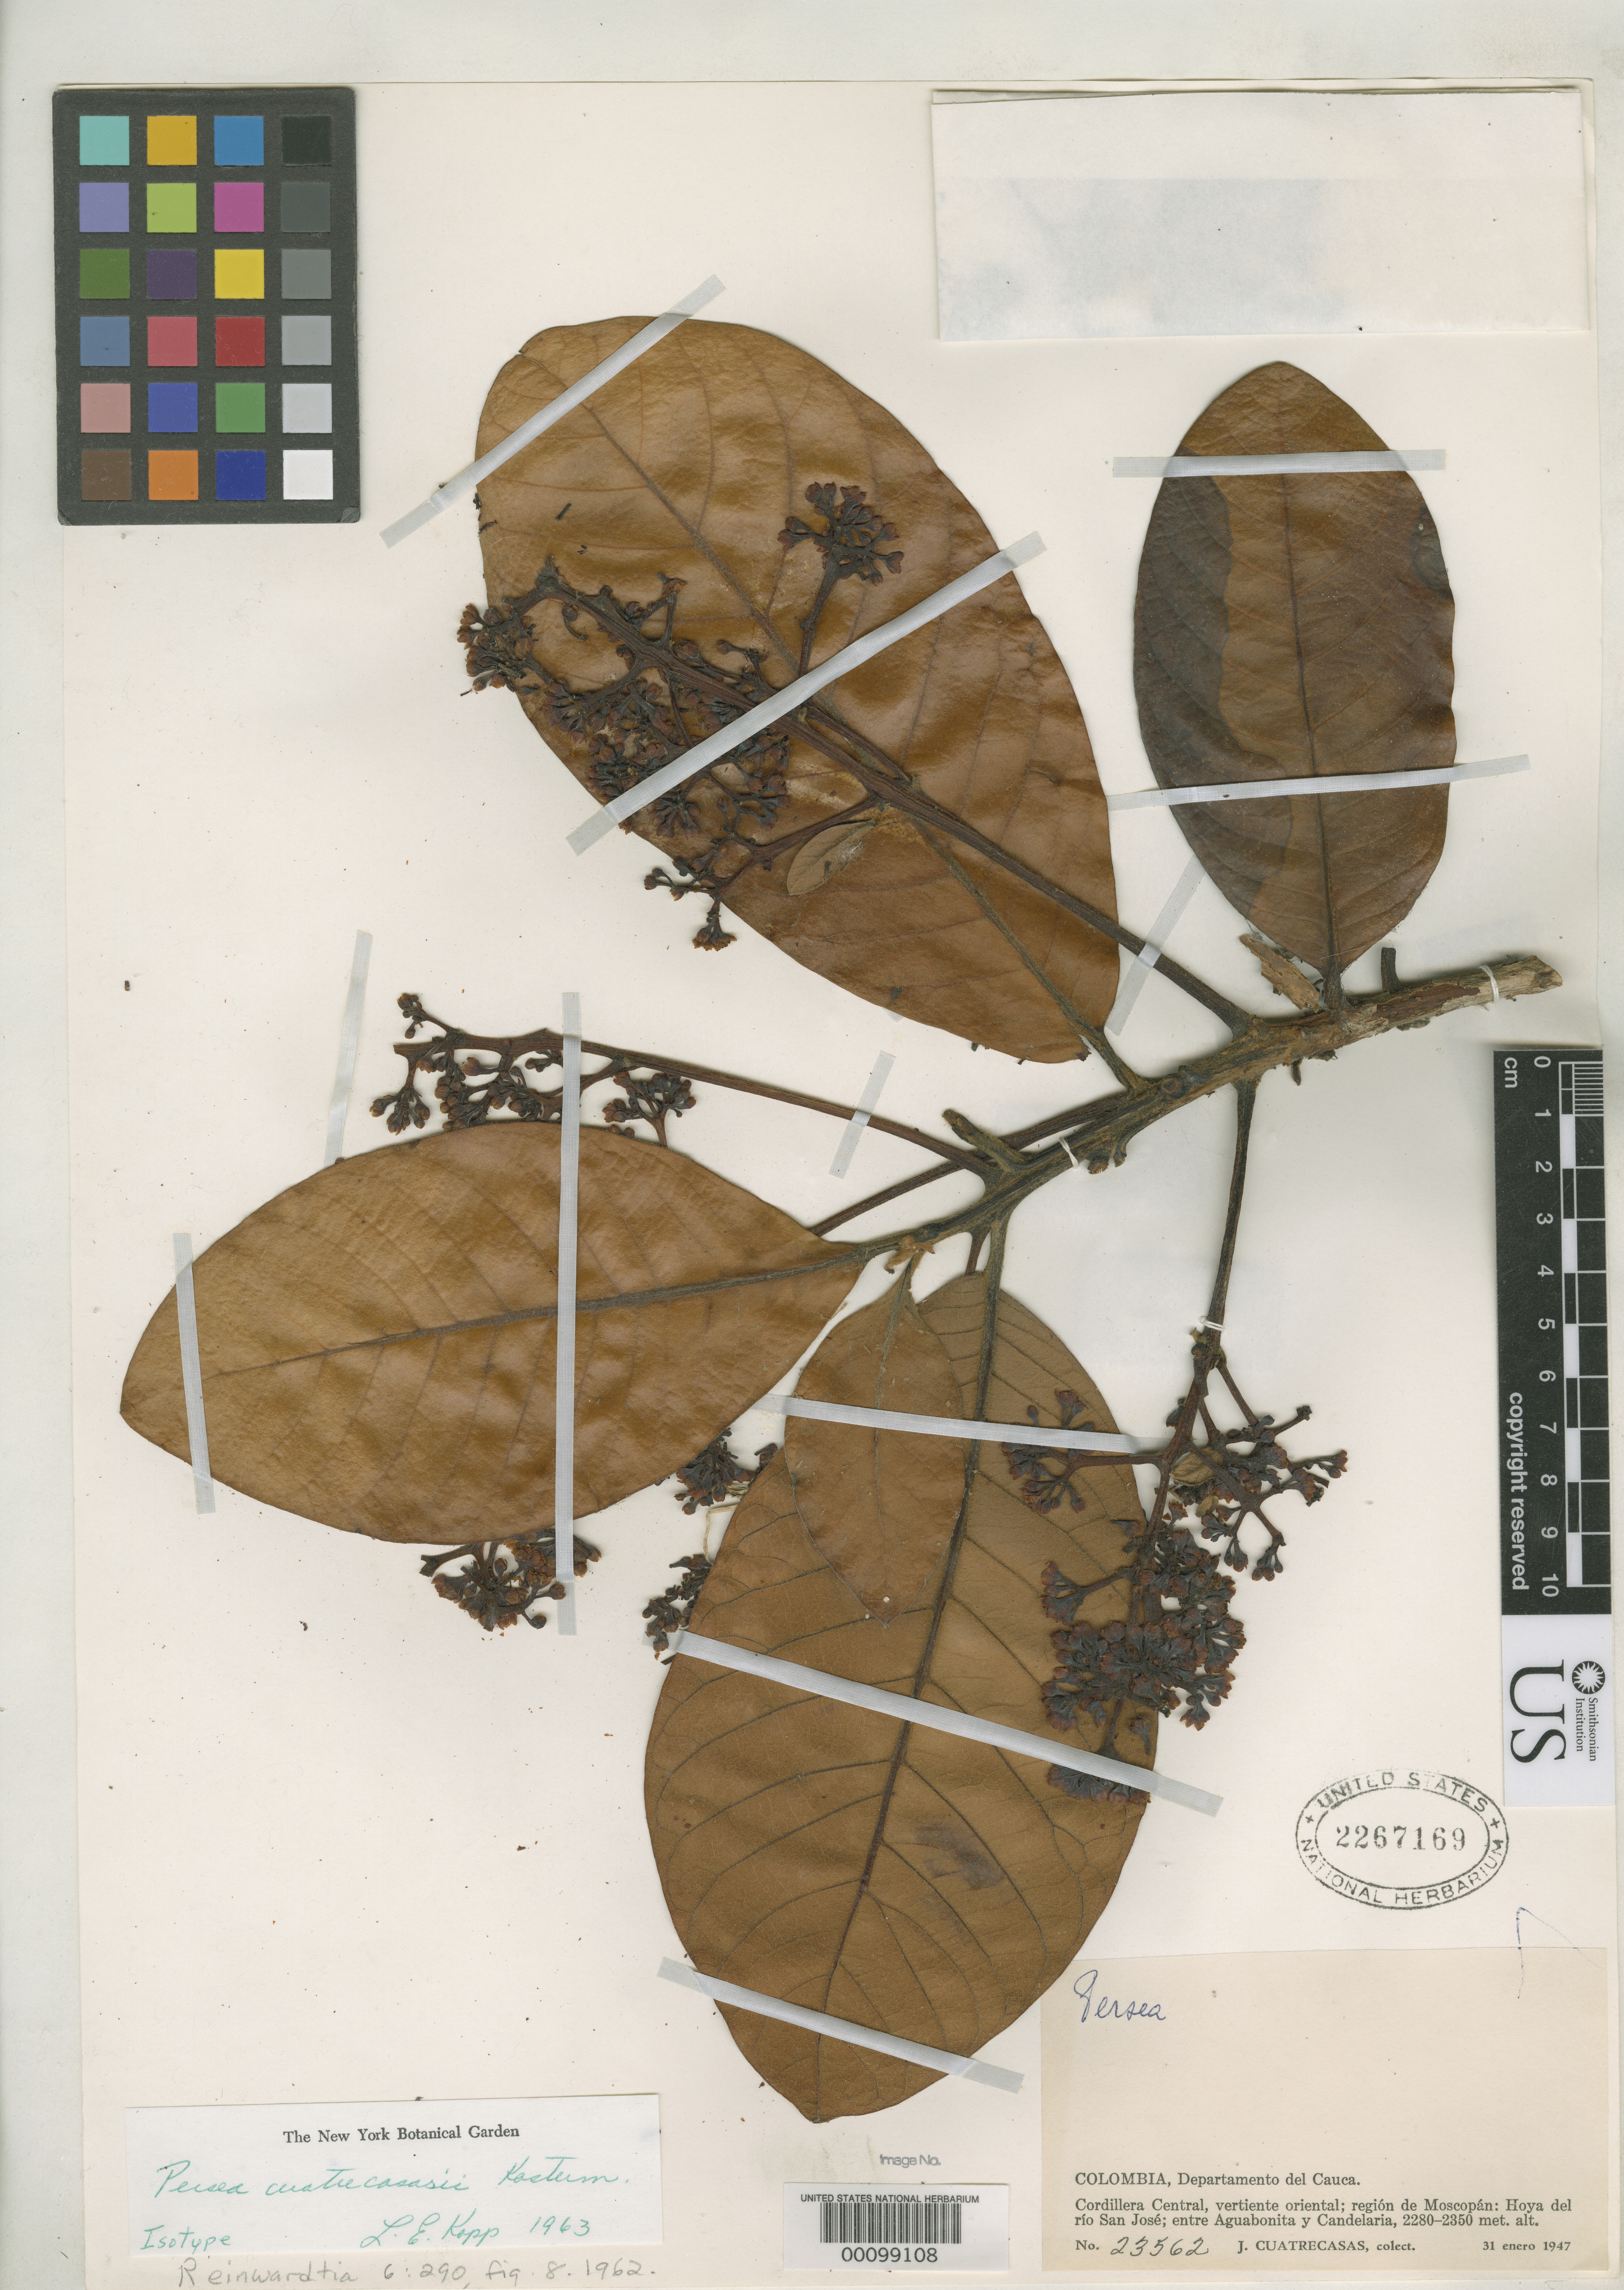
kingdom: Plantae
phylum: Tracheophyta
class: Magnoliopsida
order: Laurales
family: Lauraceae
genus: Persea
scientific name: Persea cuatrecasasii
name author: Kosterm.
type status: Isotype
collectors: J. Cuatrecasas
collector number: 23562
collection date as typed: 31 Jan 1947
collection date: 1947-01-31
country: Colombia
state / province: Cauca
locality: Hoya del Rio San Jose, between Agua Bonita and Candelaria.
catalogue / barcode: US 2267169